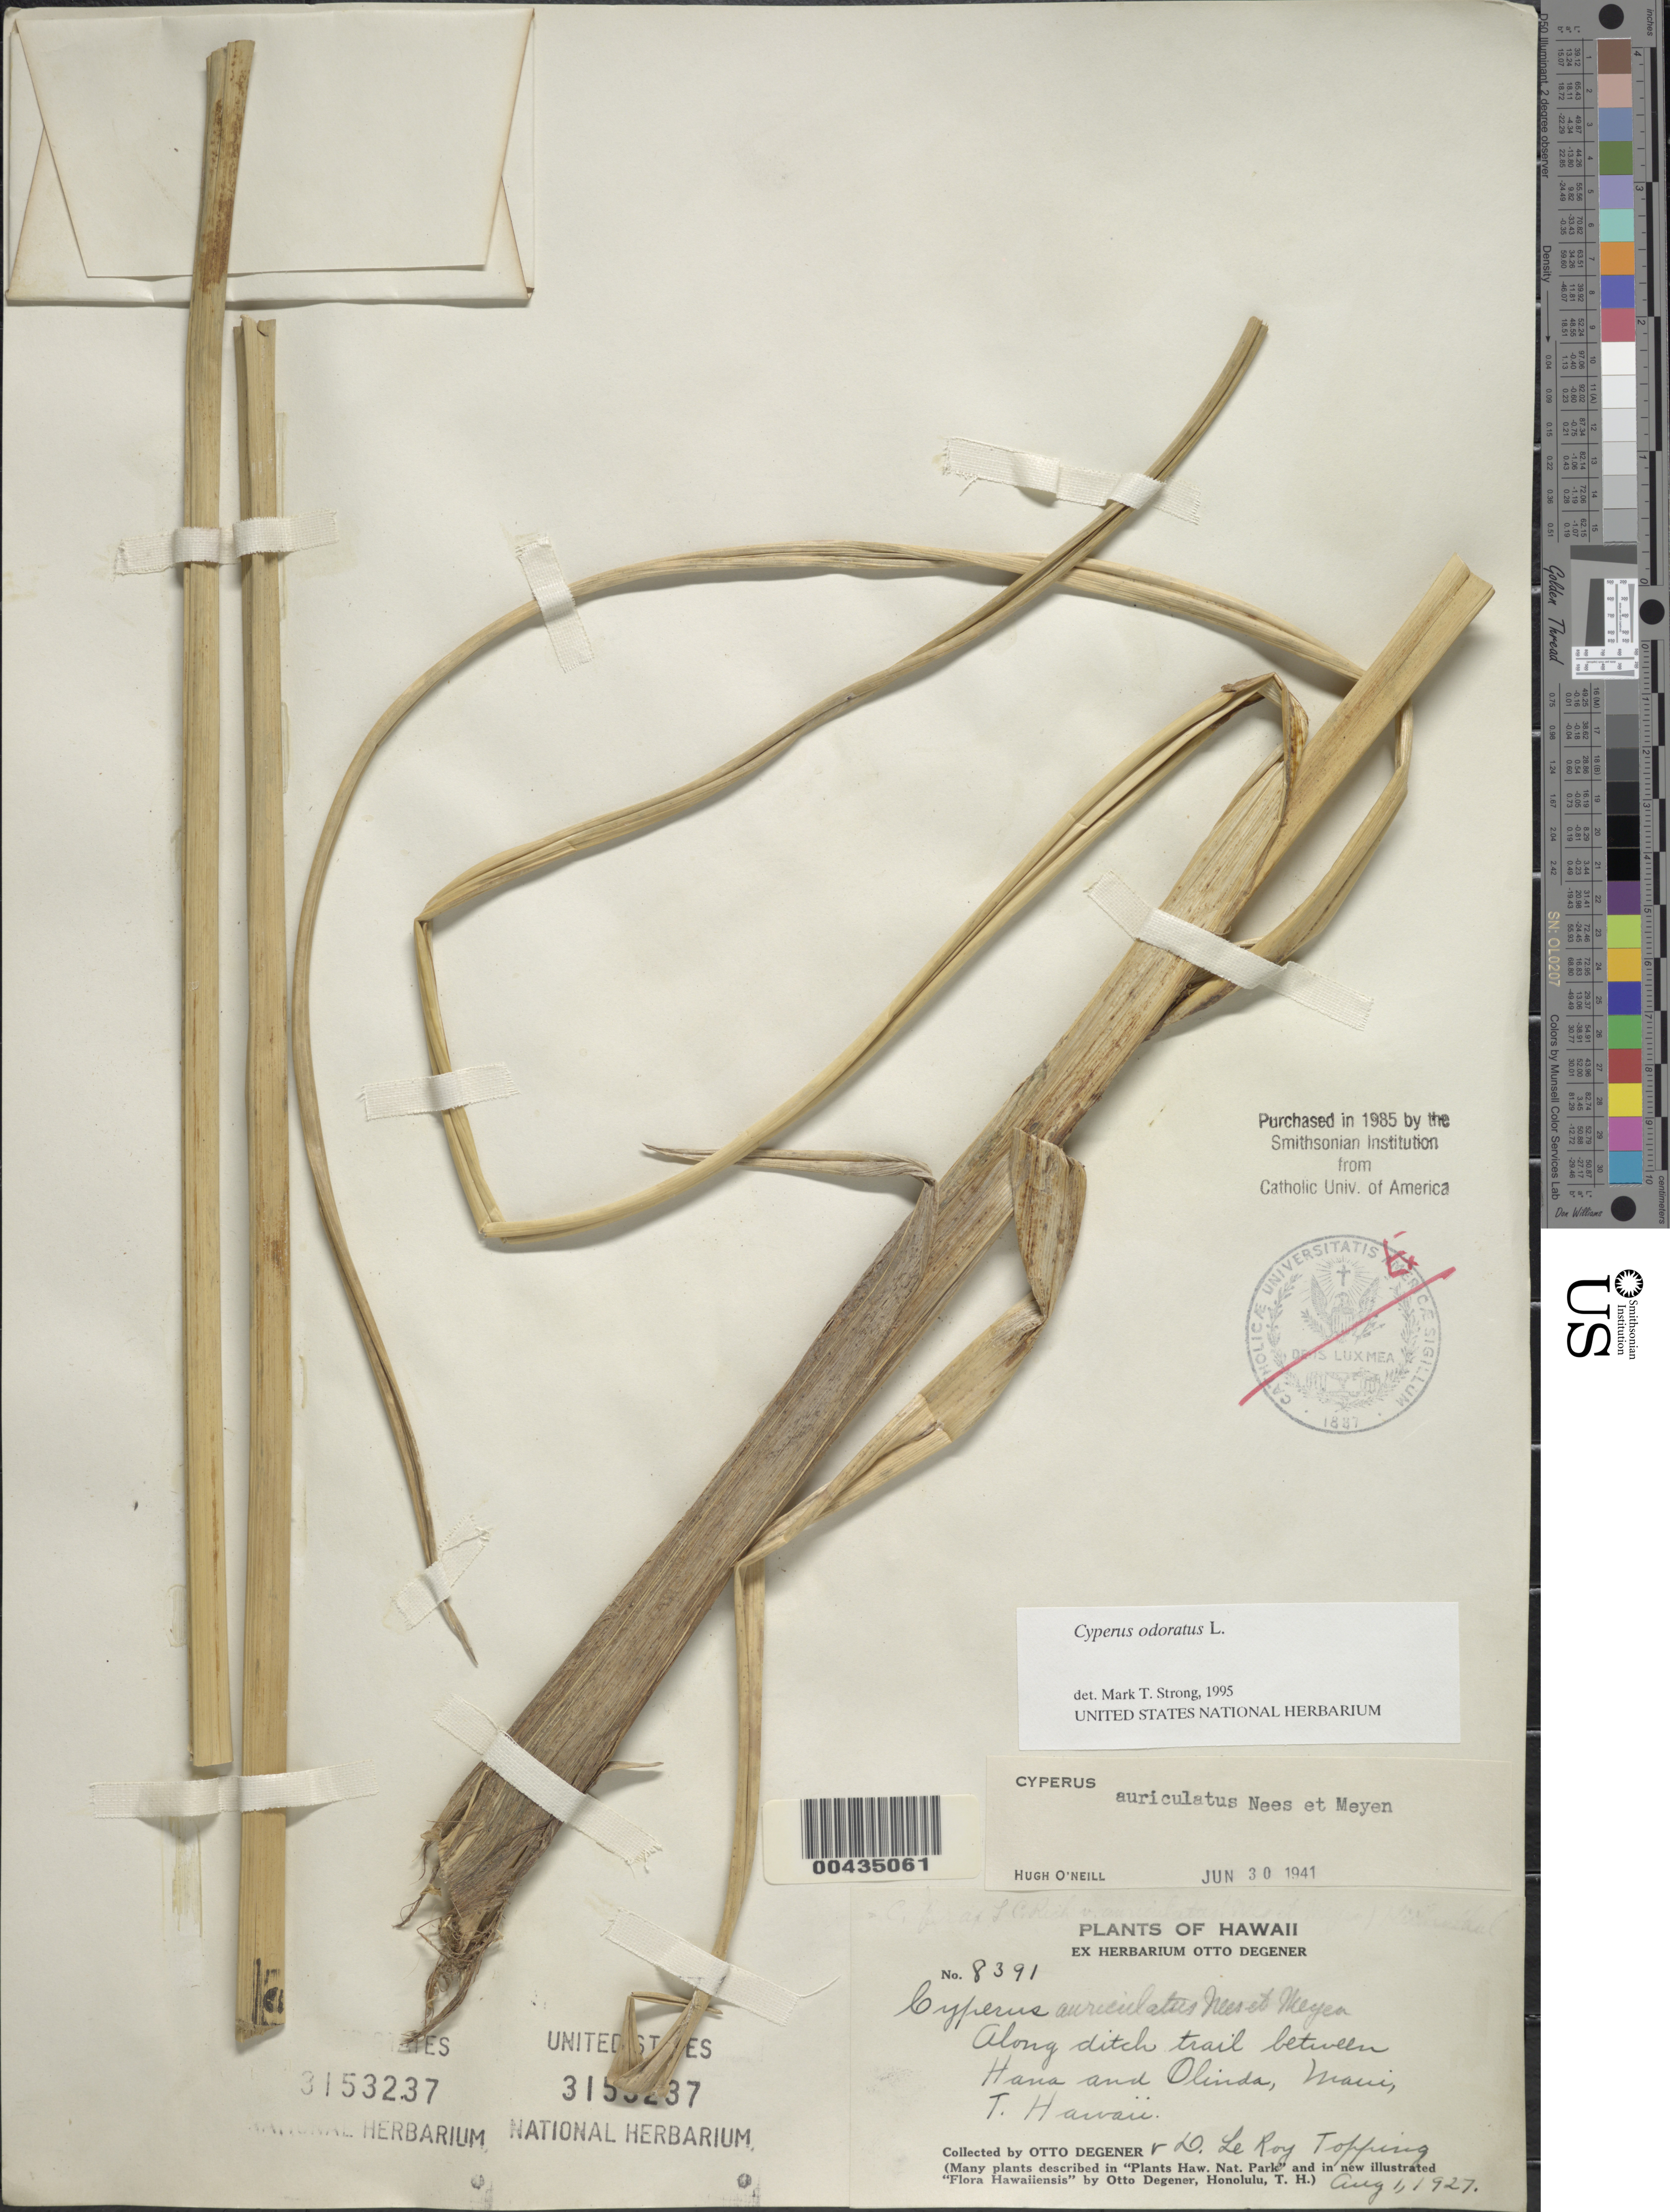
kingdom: Plantae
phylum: Tracheophyta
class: Liliopsida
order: Poales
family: Cyperaceae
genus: Cyperus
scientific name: Cyperus prescottianus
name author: Hook. & Arn.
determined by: Wagner, W. L., (BOT), Smithsonian Institution - National Museum of Natural History (UNITED STATES)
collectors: O. Degener & D. L. Topping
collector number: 8391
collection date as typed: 1 Aug 1927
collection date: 1927-08-01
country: United States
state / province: Hawaii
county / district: Maui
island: Maui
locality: Along ditch trail between Hana and Olinda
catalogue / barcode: US 3153237